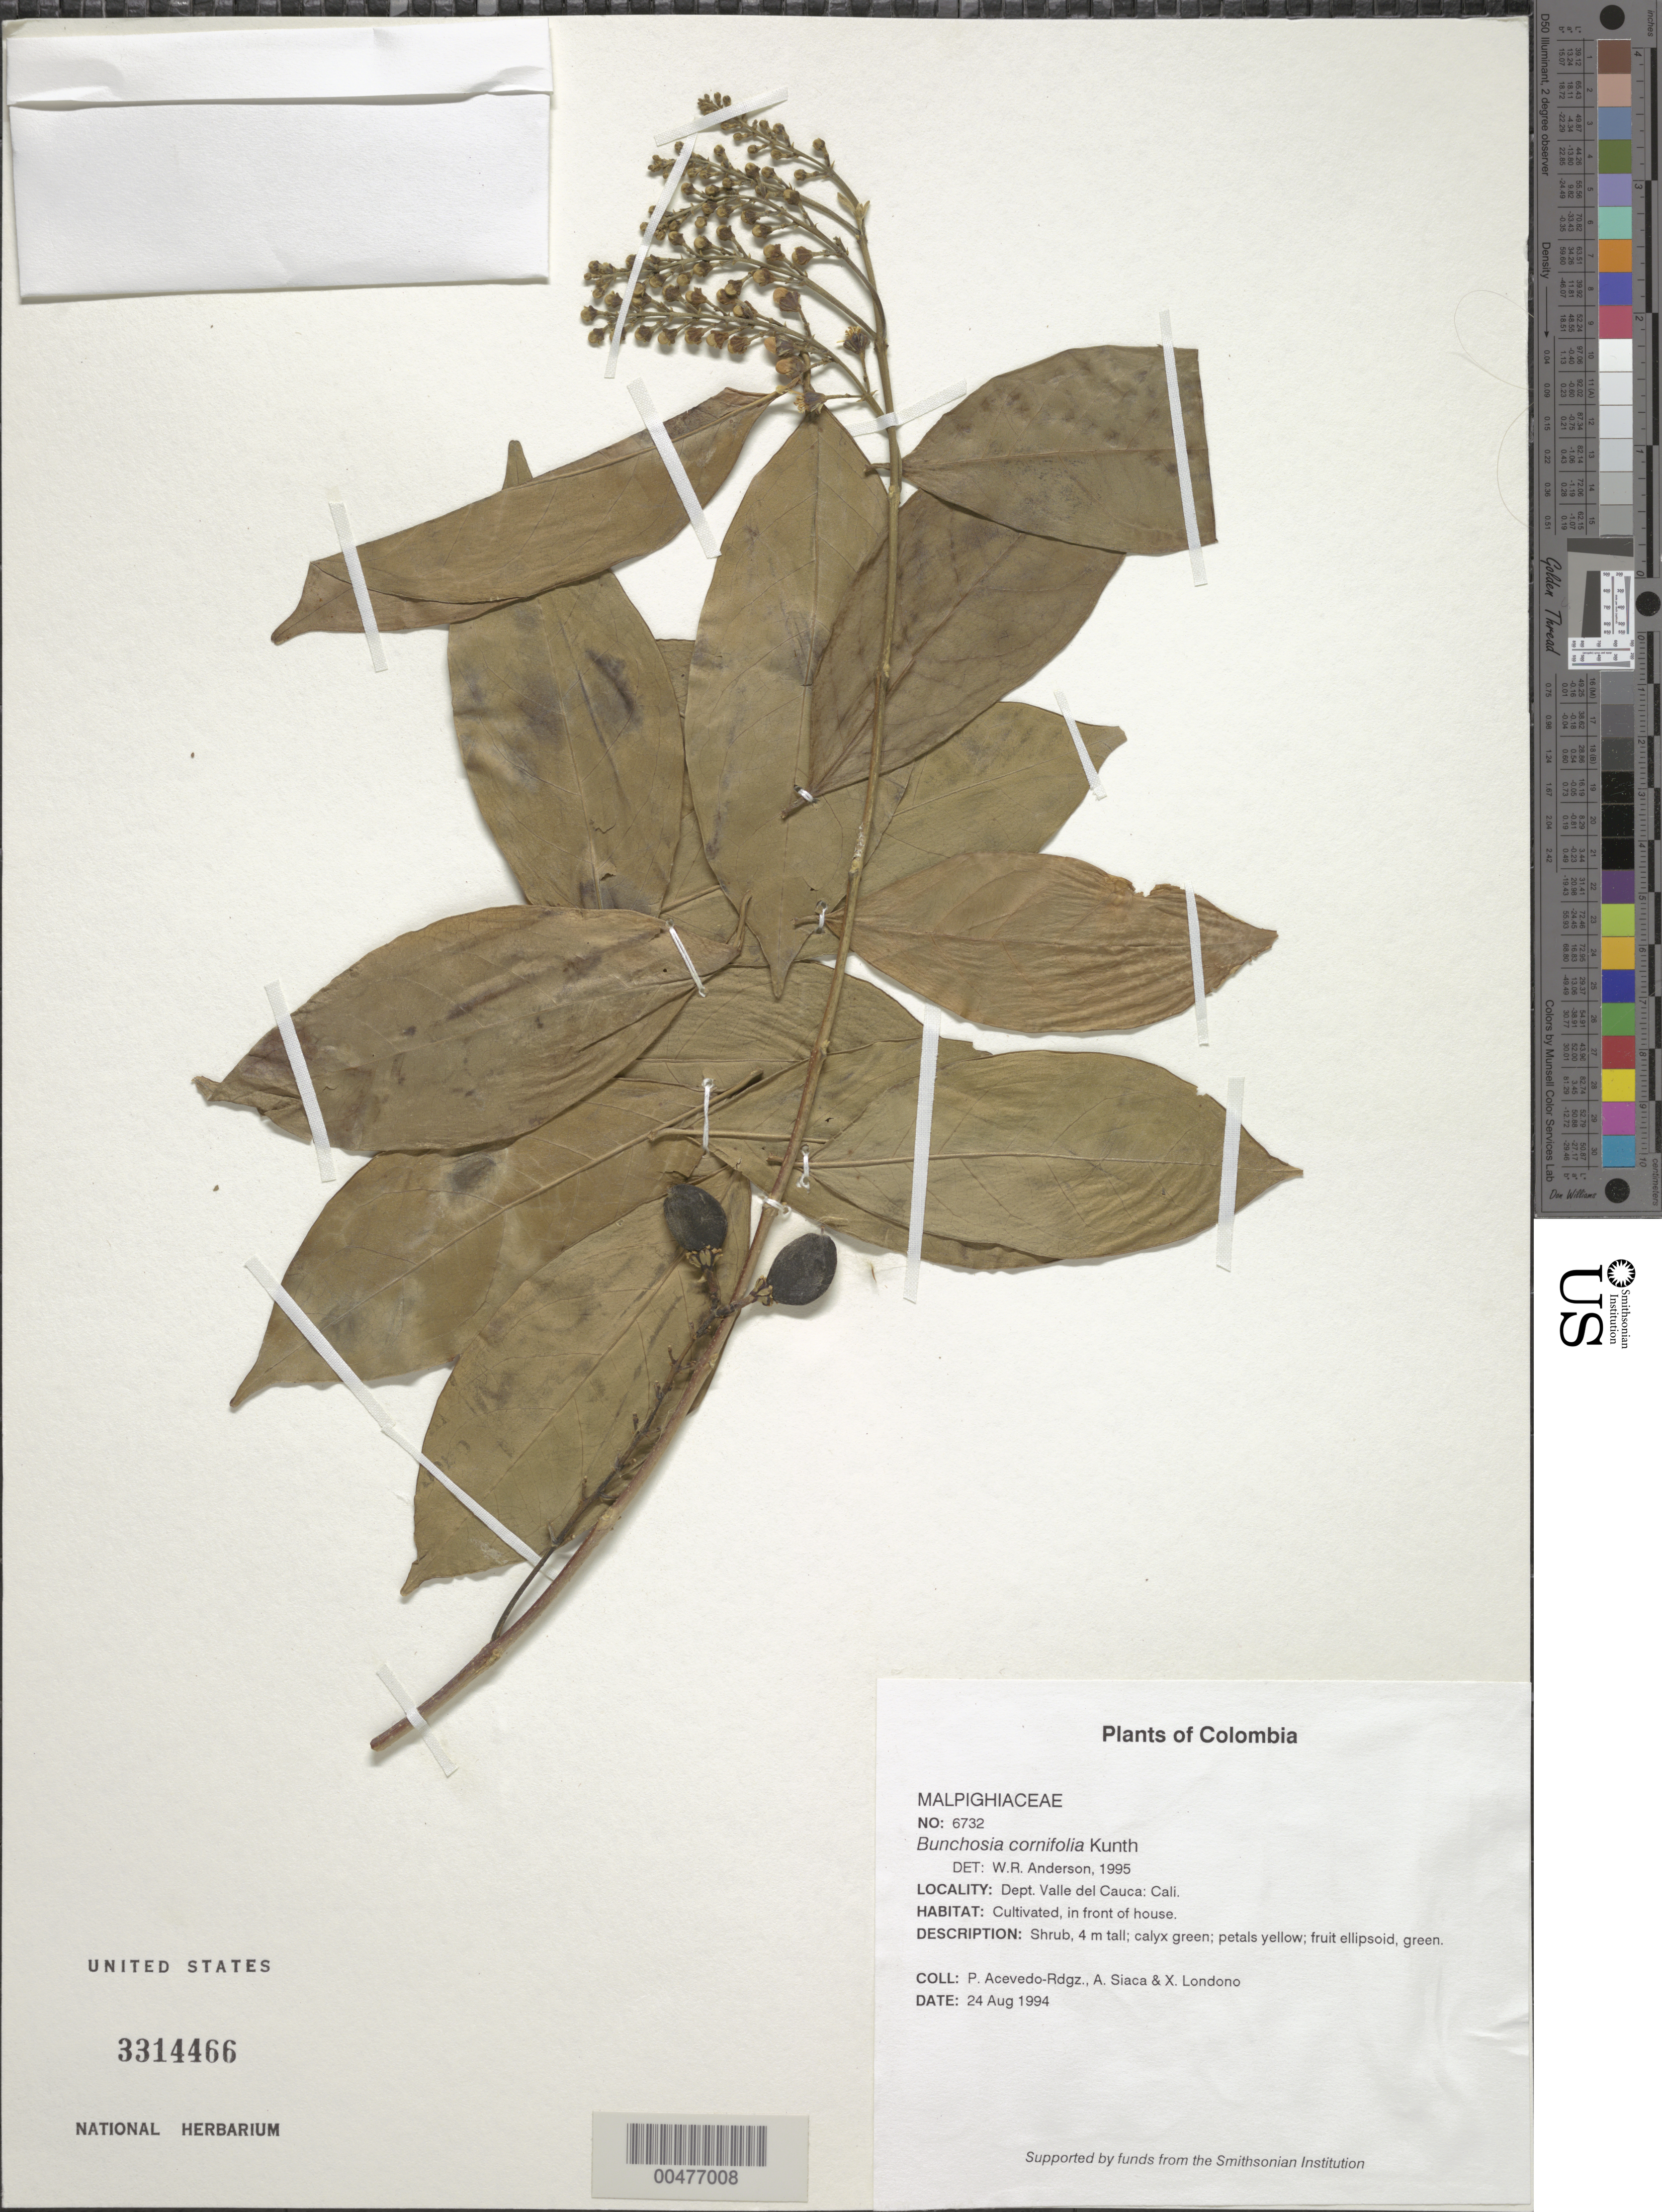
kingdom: Plantae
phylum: Tracheophyta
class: Magnoliopsida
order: Malpighiales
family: Malpighiaceae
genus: Bunchosia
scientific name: Bunchosia cornifolia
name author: Kunth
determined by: Anderson, W. R., (MICH), University of Michigan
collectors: P. Acevedo-Rodr., A. Siaca & X. Londoño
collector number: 6732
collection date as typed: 24 Aug 1994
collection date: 1994-08-24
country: Colombia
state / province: Valle del Cauca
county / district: Cali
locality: Depart. Valle del Cauca; Cali.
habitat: Cultivated, in front of house.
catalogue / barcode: US 3314466